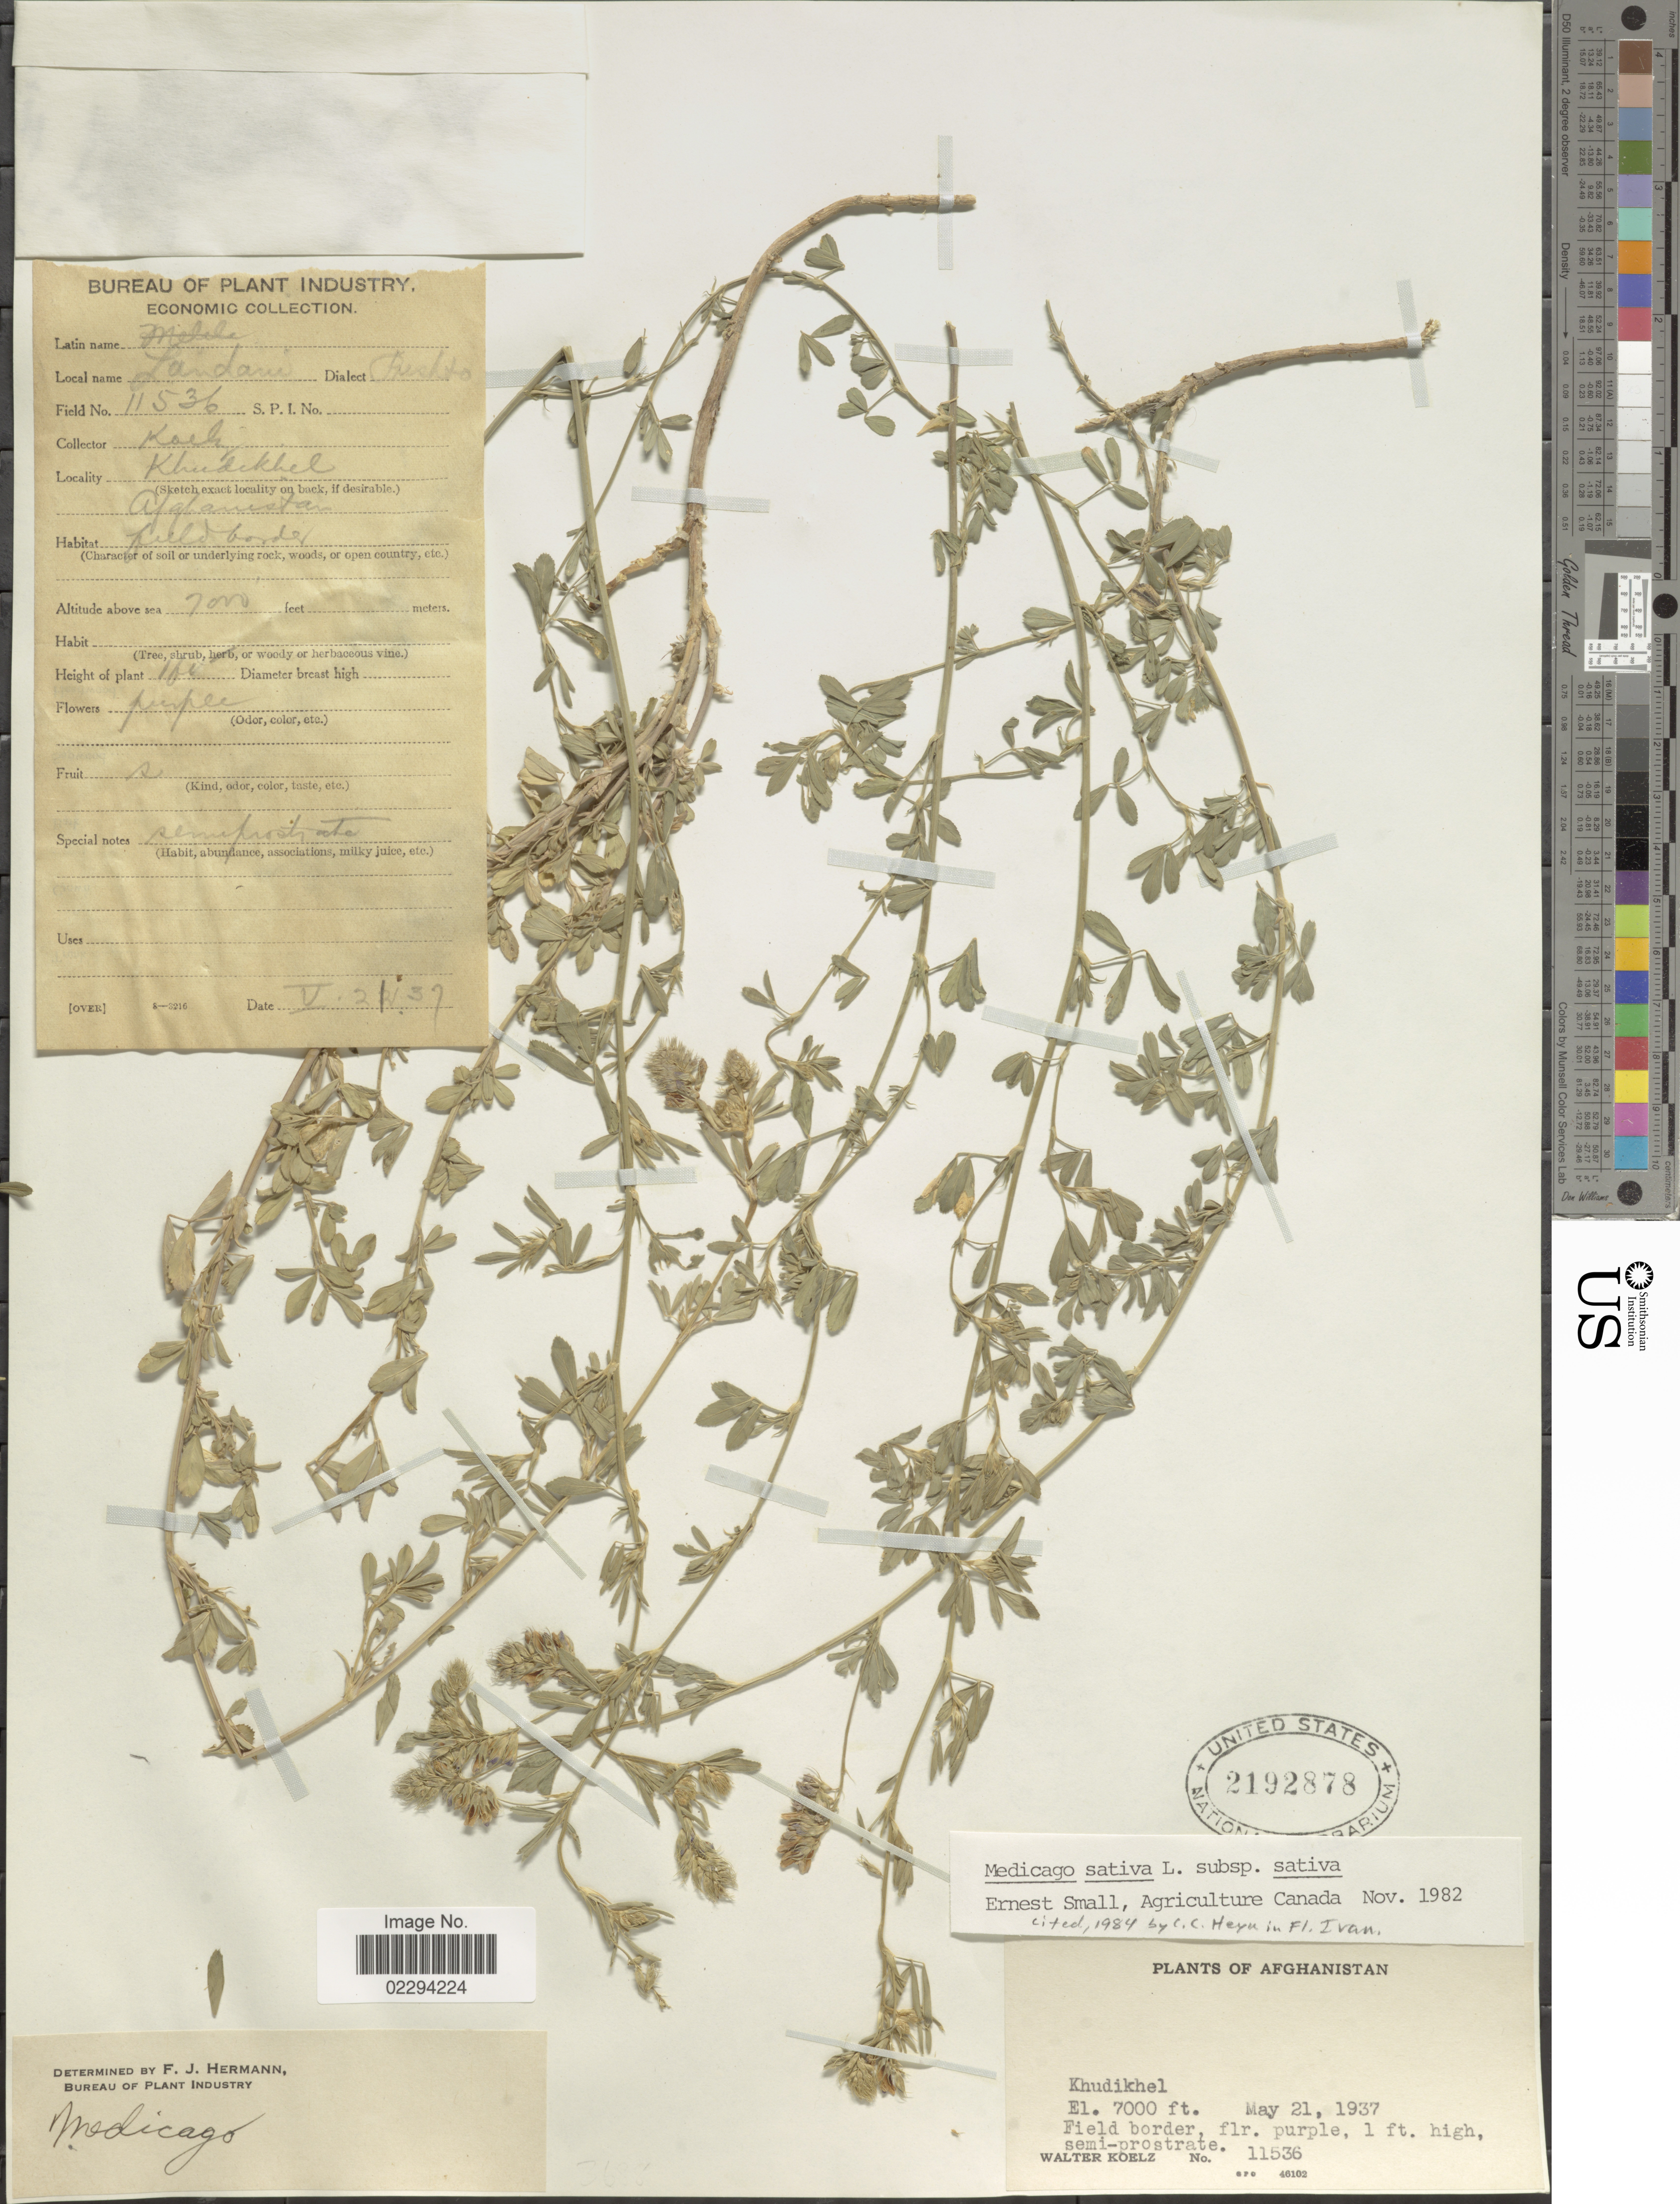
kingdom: Plantae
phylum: Tracheophyta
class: Magnoliopsida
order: Fabales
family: Fabaceae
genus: Medicago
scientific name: Medicago sativa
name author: L.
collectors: W. N. Koelz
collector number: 11536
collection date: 1937-05-21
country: Afghanistan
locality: Khudikhel, field border.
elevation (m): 2134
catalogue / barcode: US 2192878